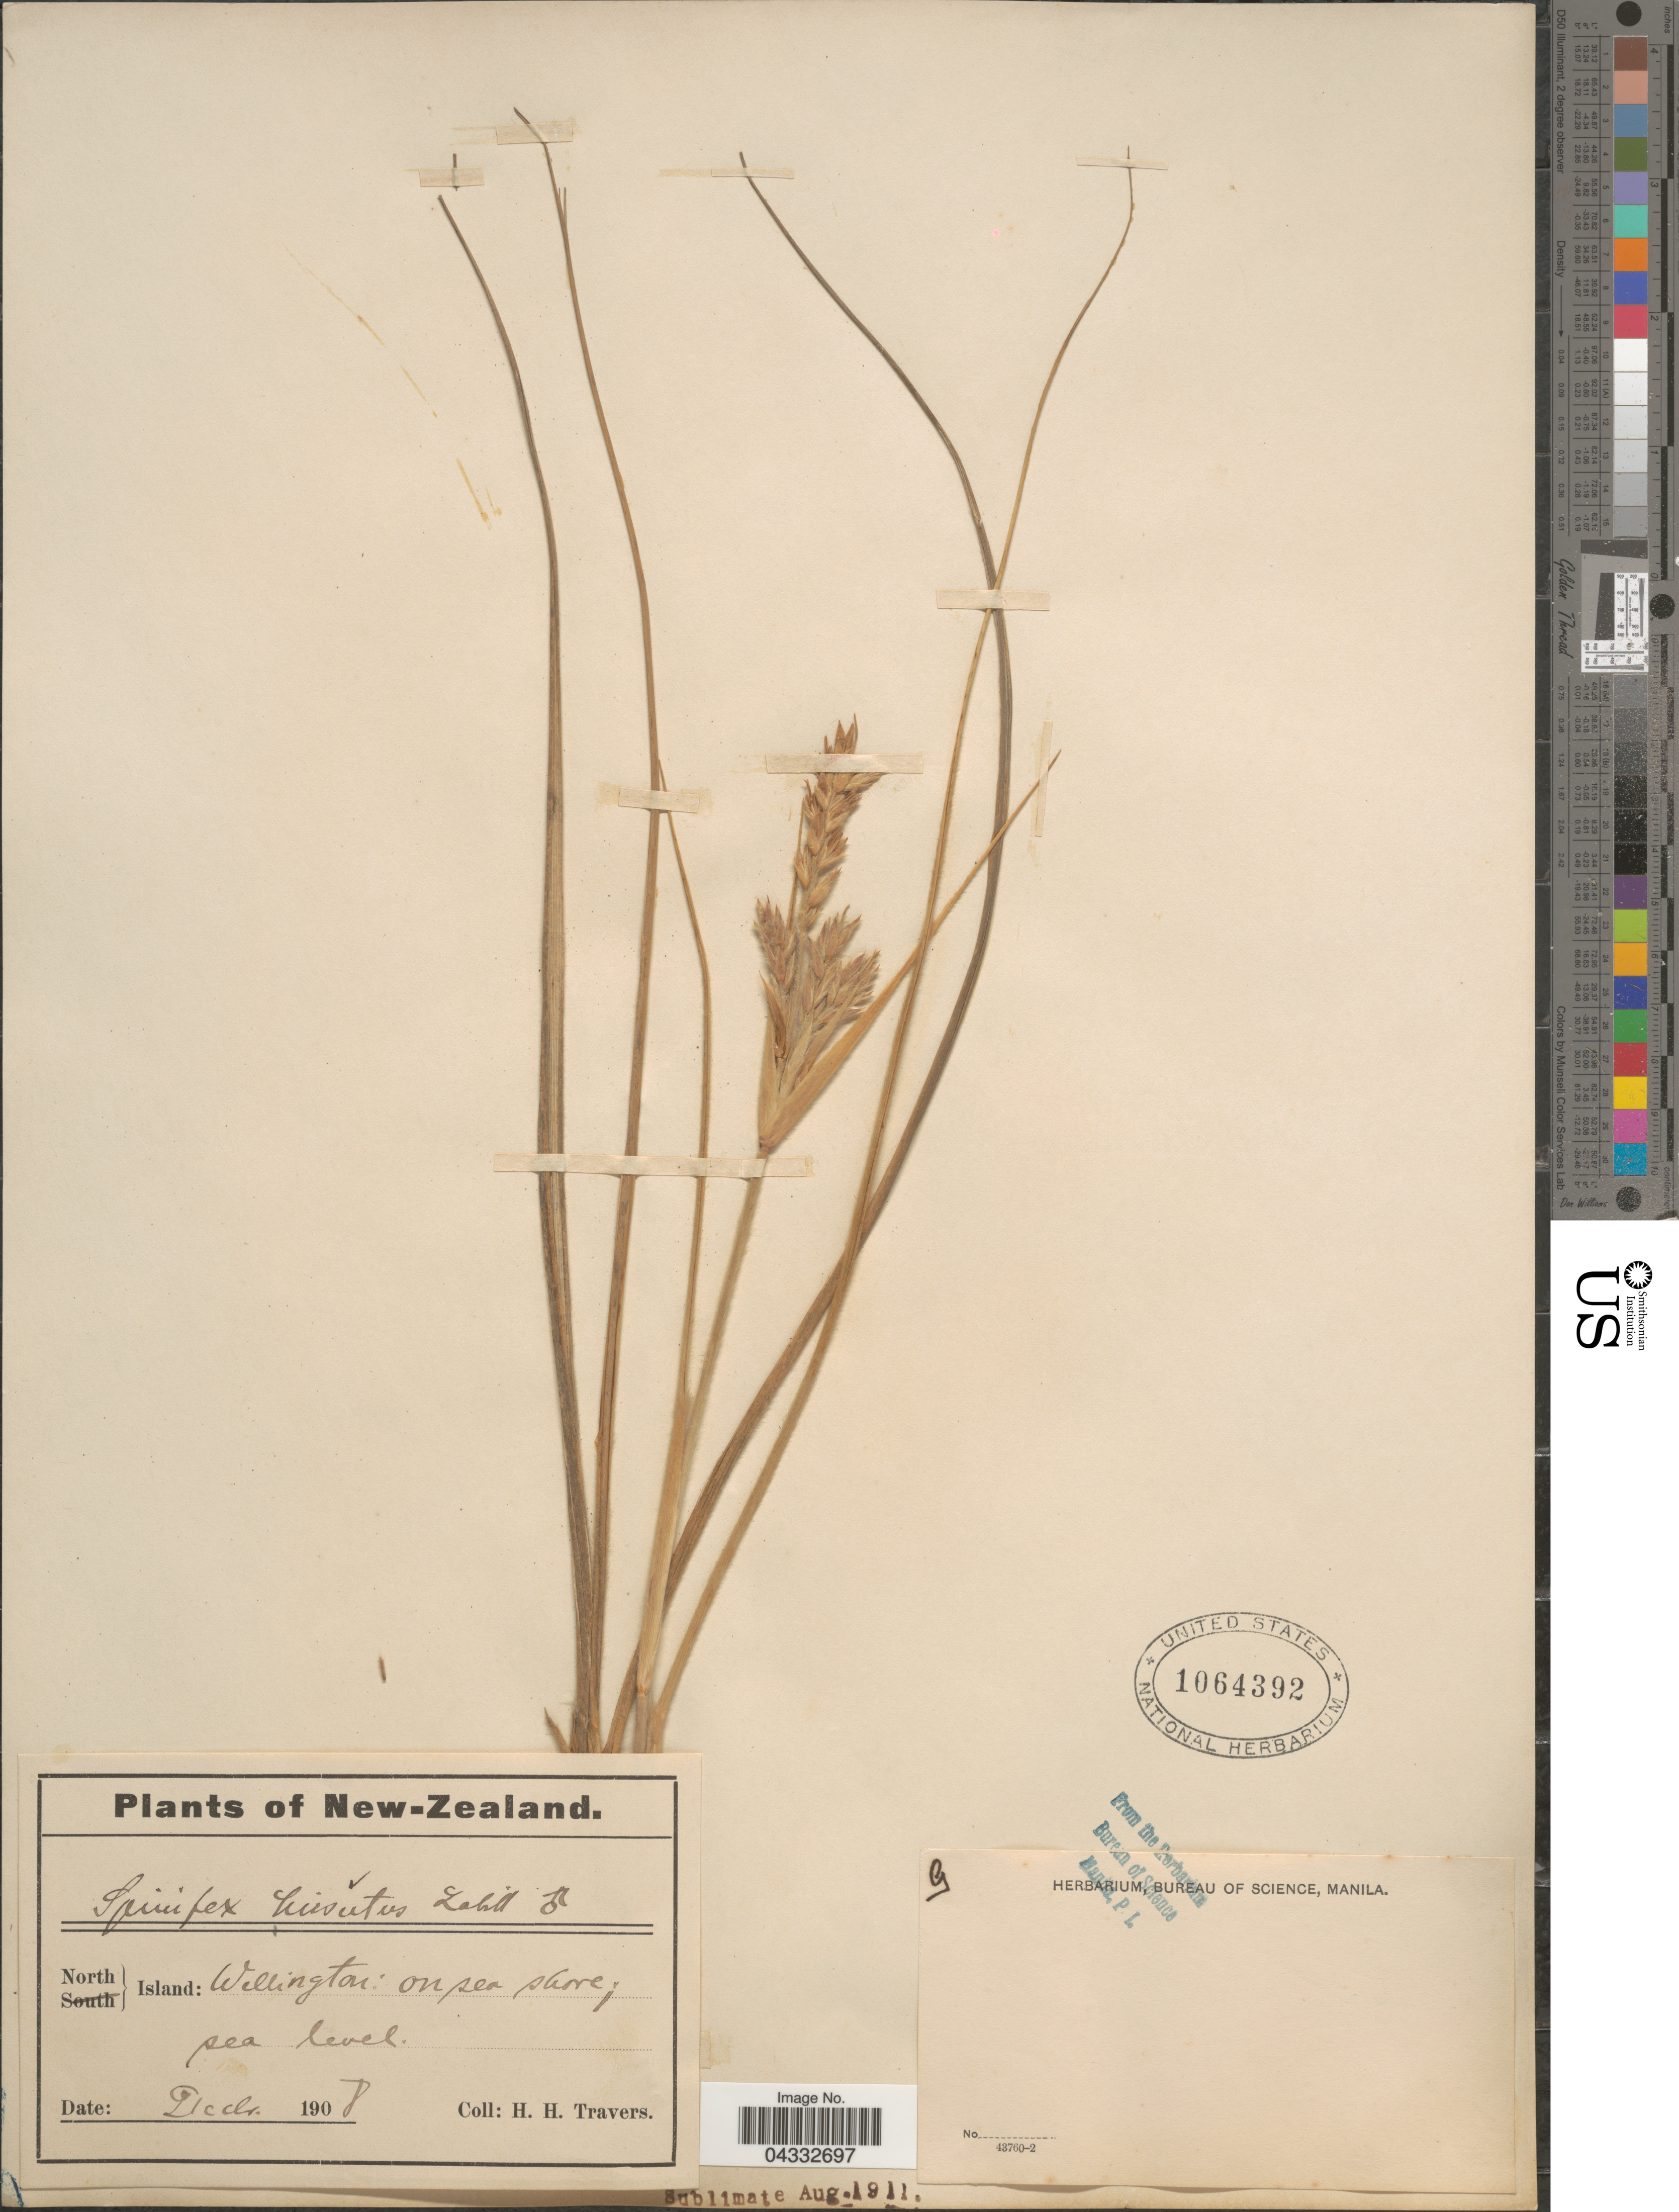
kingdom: Plantae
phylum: Tracheophyta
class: Liliopsida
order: Poales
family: Poaceae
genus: Spinifex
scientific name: Spinifex hirsutus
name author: Labill.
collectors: H. Travers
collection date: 1908-12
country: New Zealand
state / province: Wellington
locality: North Island: on sea shore.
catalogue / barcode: US 1064392